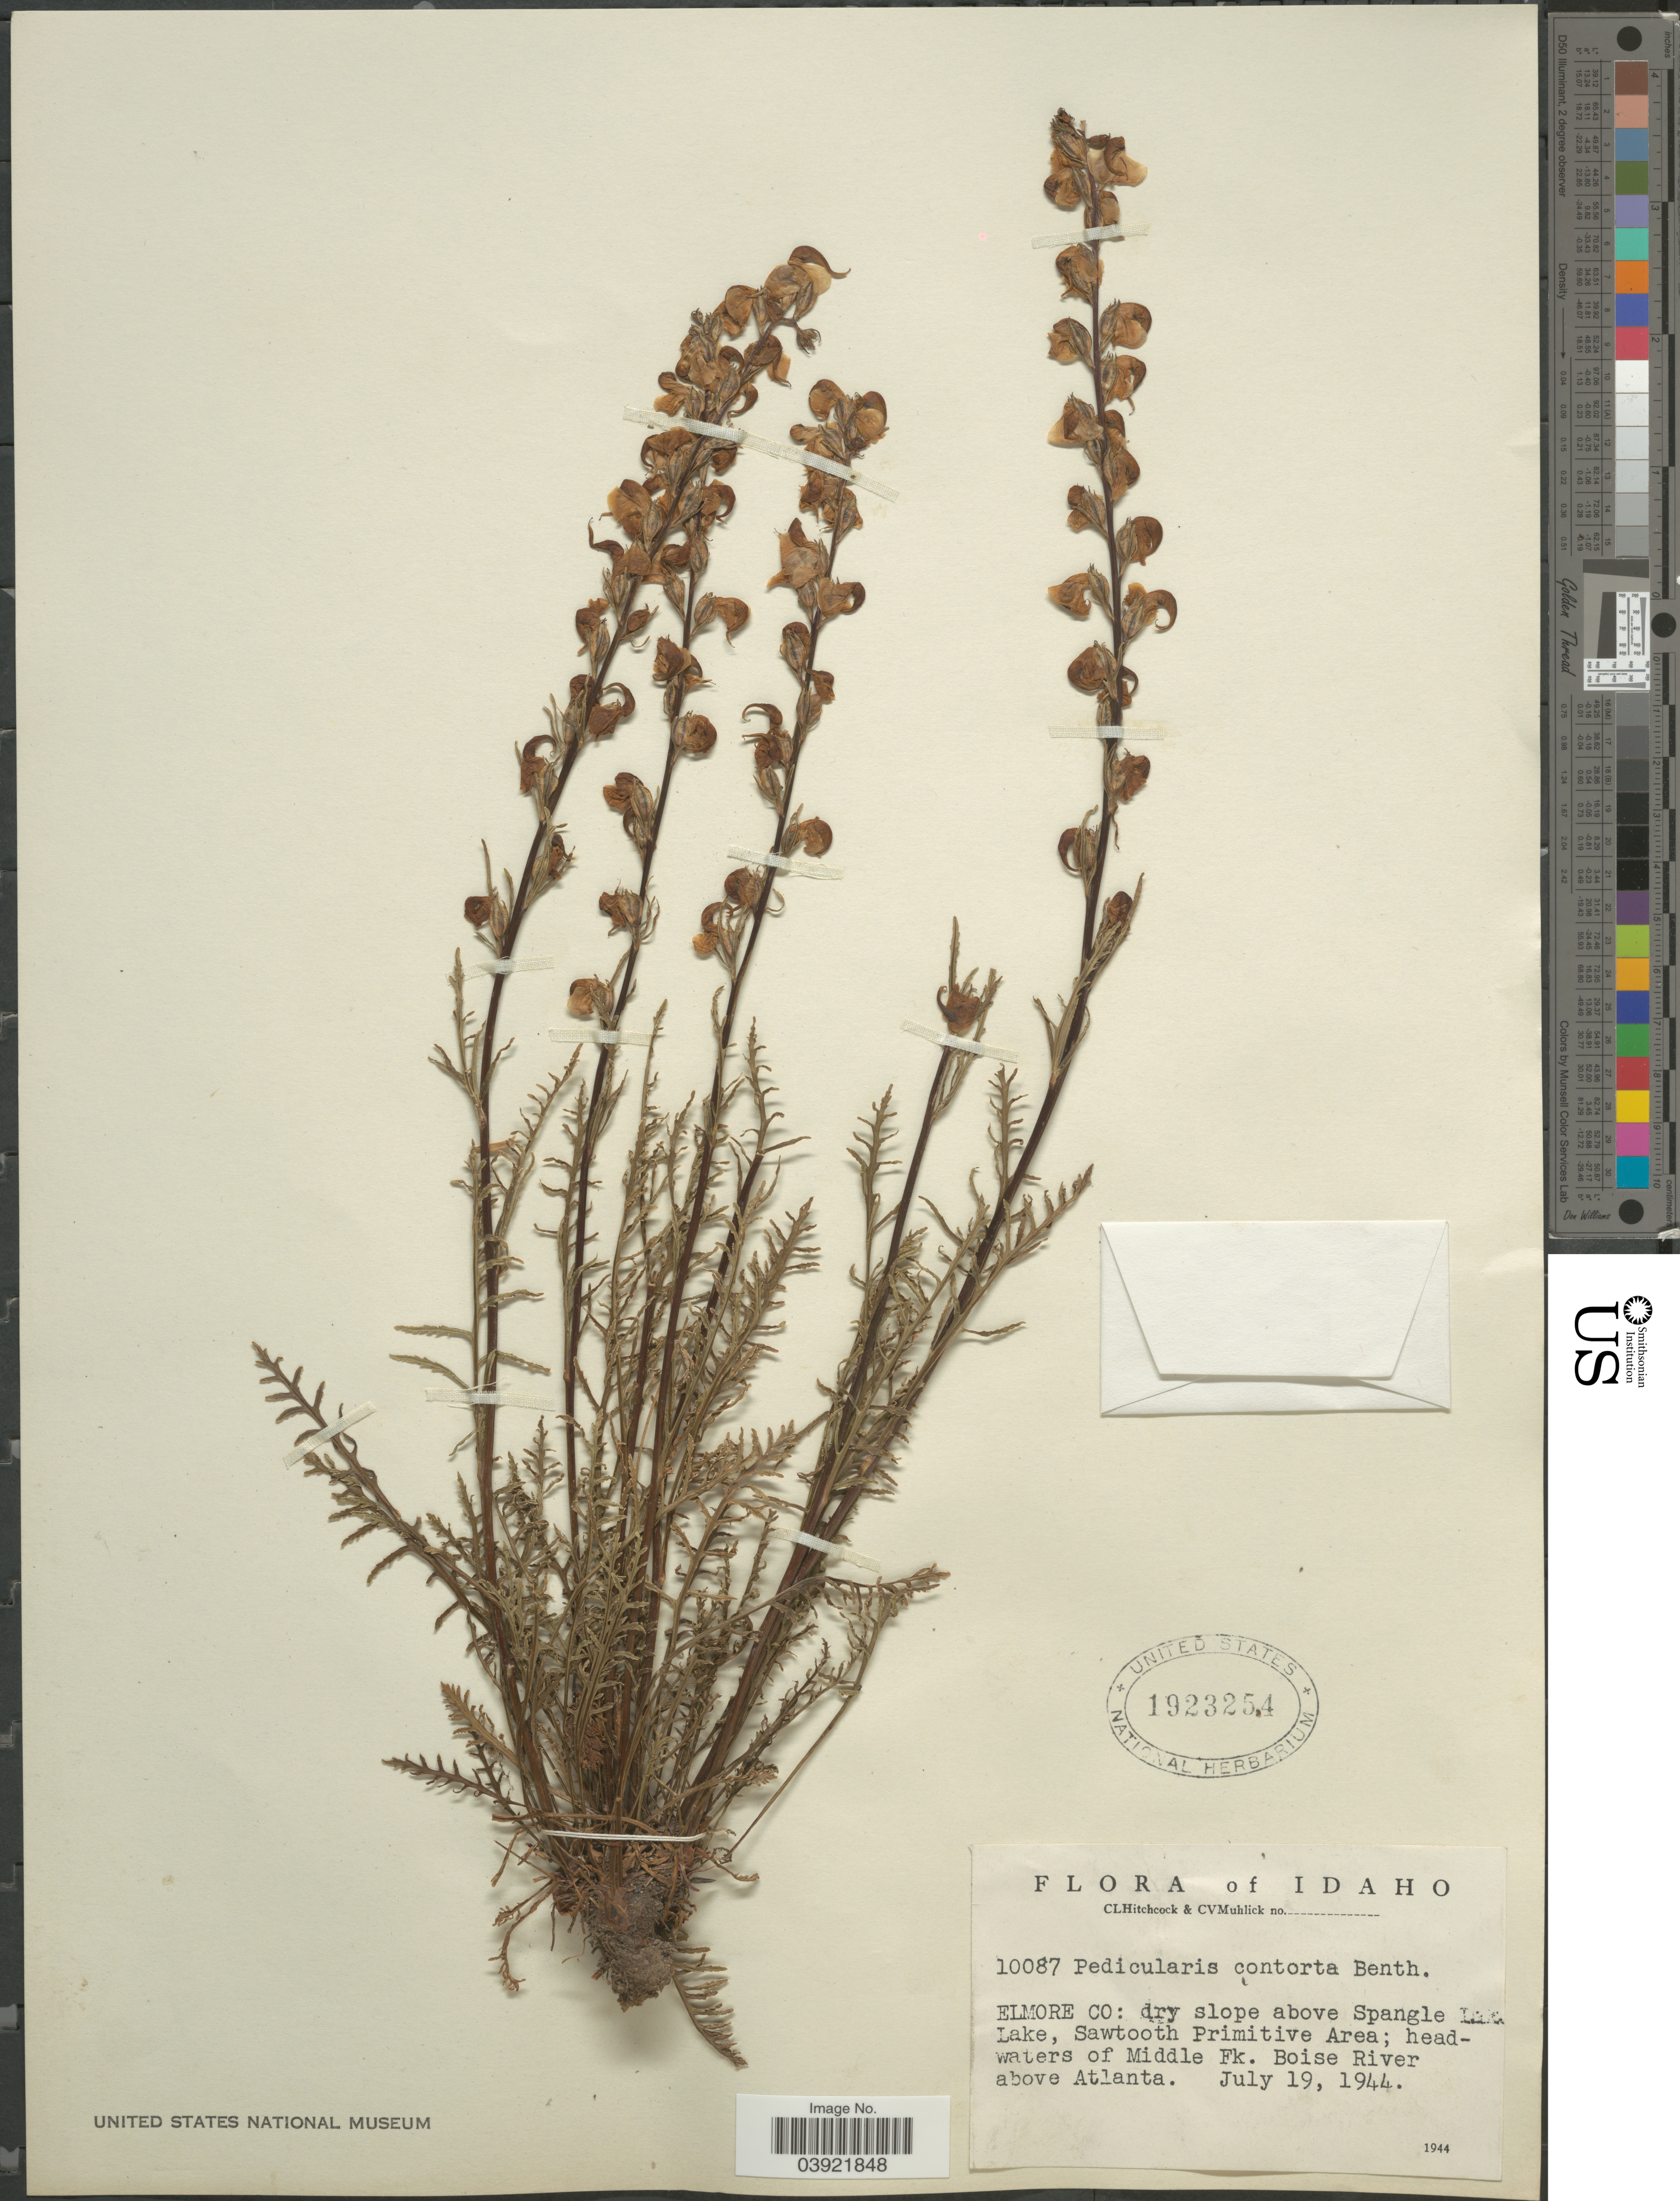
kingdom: Plantae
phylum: Tracheophyta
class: Magnoliopsida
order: Lamiales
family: Orobanchaceae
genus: Pedicularis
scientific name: Pedicularis contorta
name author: Benth.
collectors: C. L. Hitchcock & C. V. Muhlick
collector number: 10087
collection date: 1944-07-19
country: United States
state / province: Idaho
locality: Elmore Co: dry slope above Spangle Lake, Sawtooth Primitive Area; headwaters of Middle Fk. Boise River above Atlanta.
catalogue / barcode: US 1923254